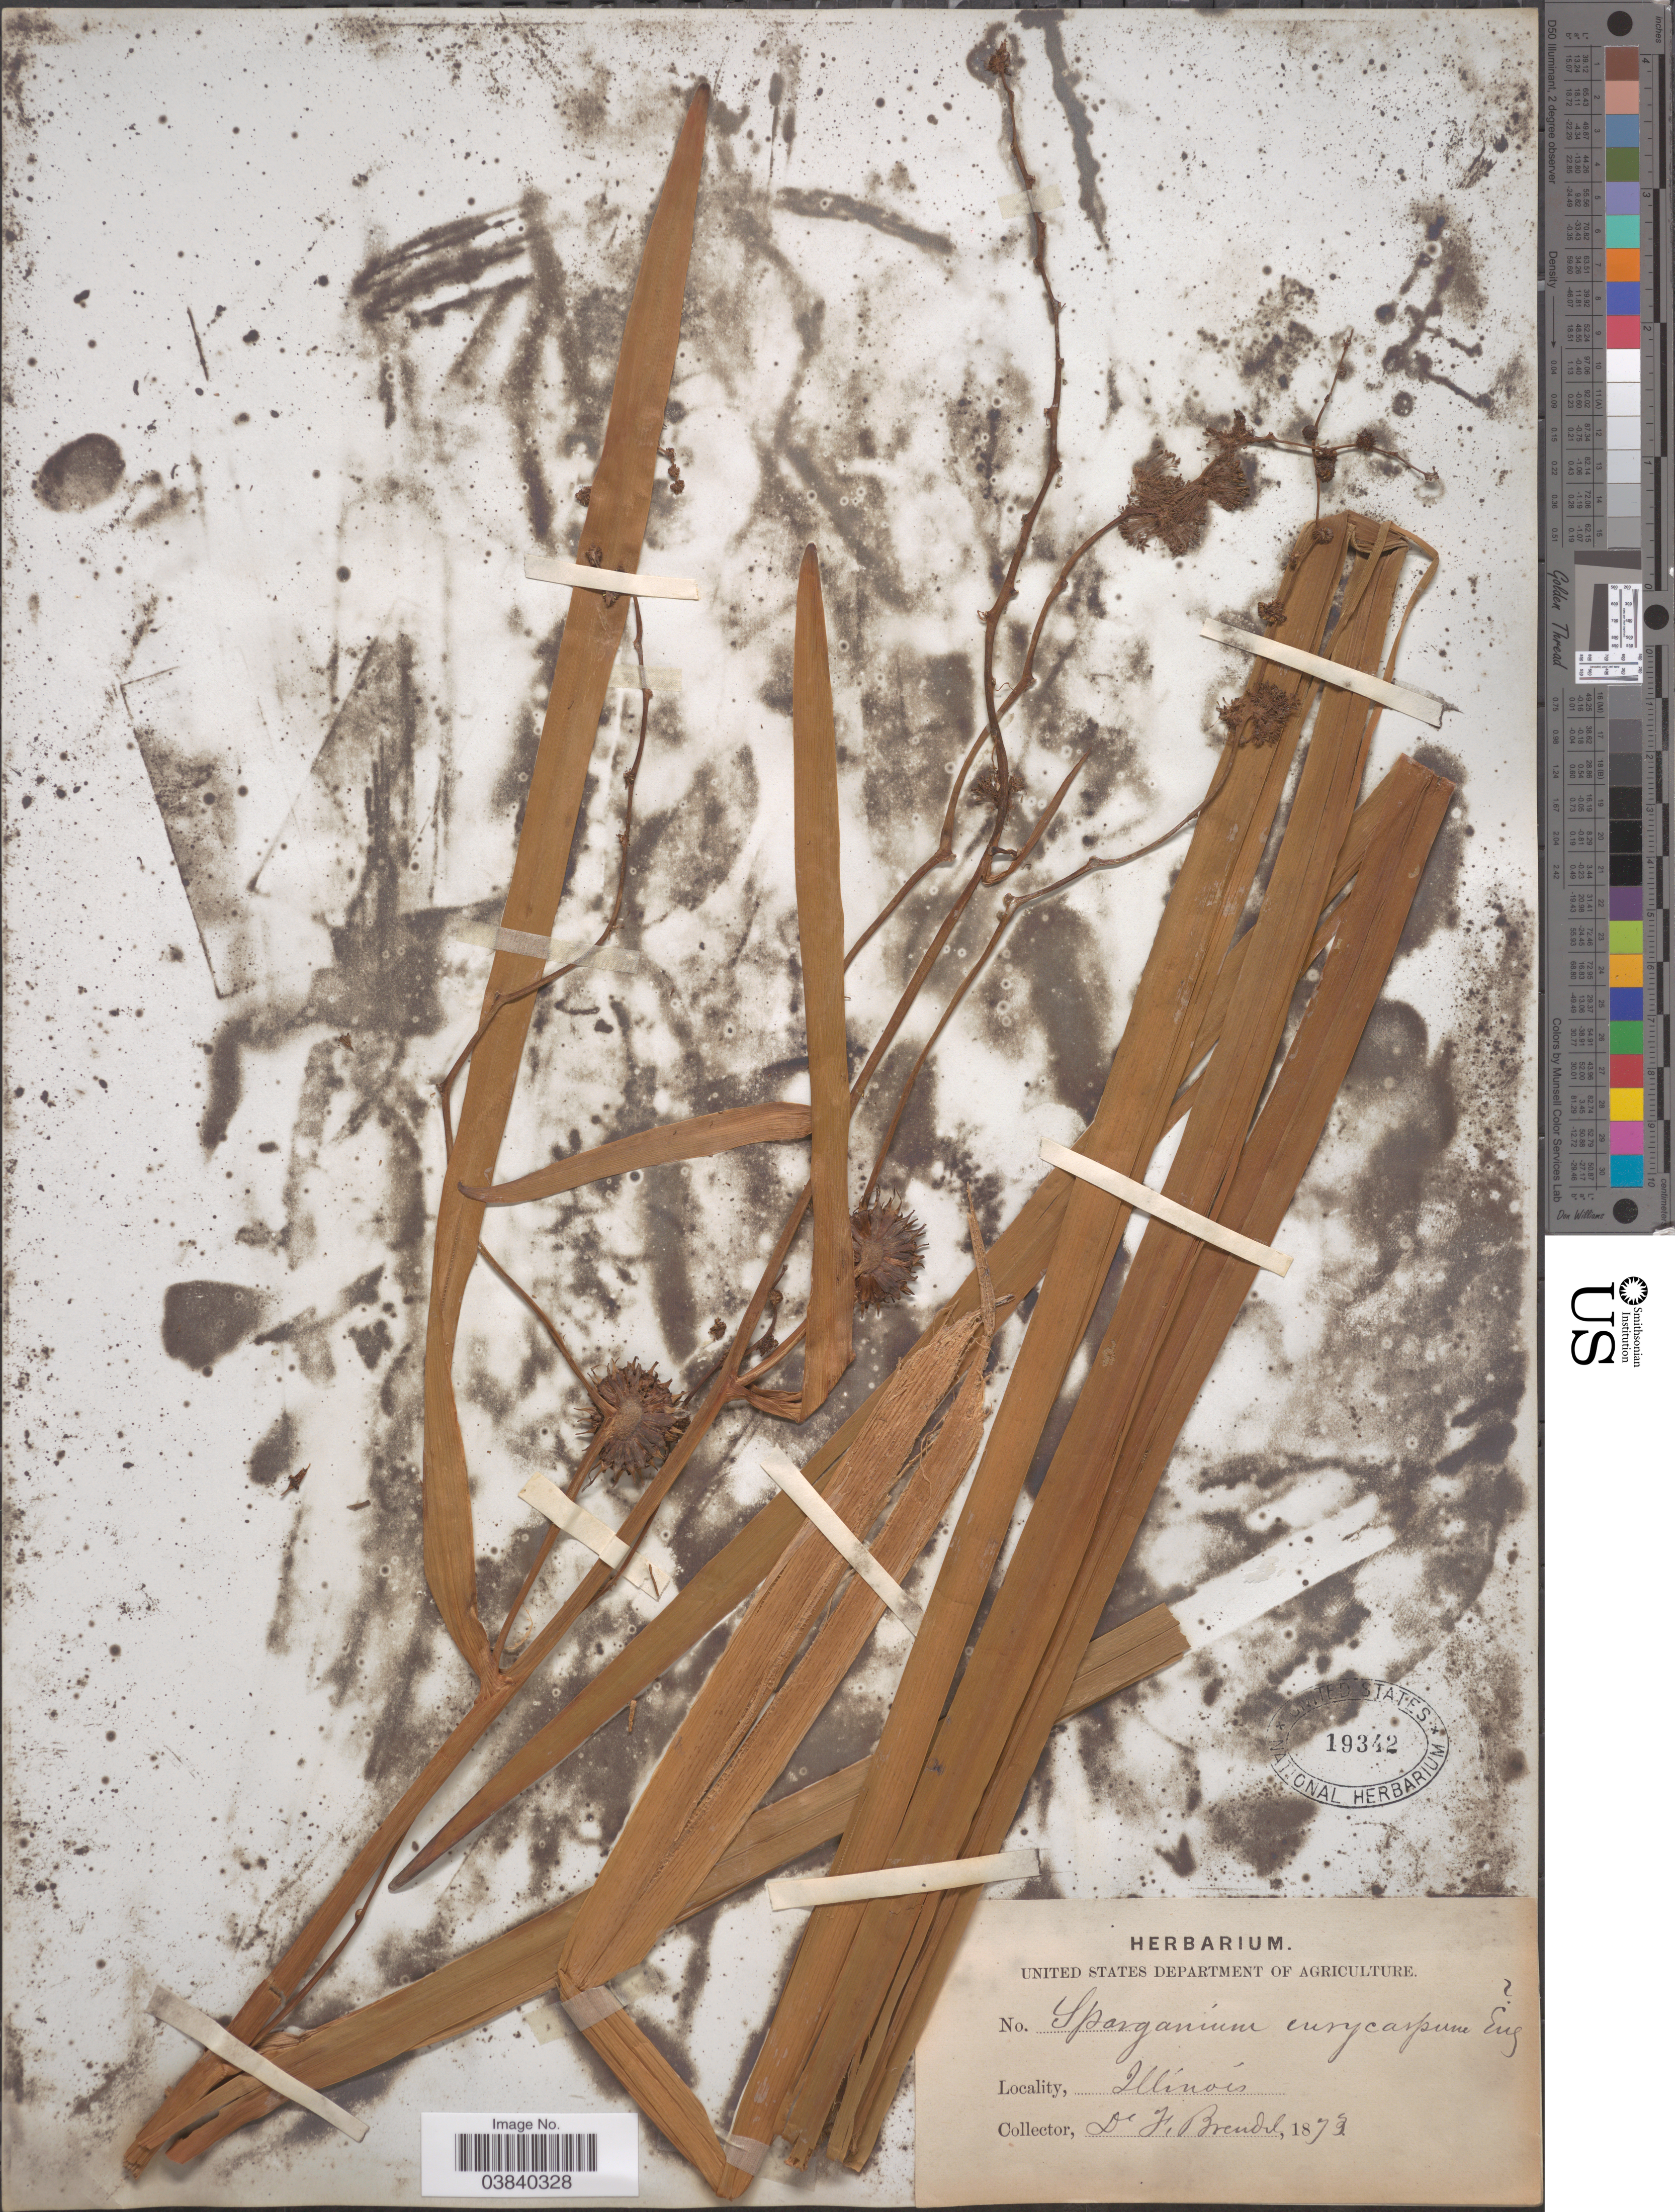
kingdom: Plantae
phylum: Tracheophyta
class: Liliopsida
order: Poales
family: Typhaceae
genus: Sparganium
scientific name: Sparganium eurycarpum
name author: Engelm.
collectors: F. Brendel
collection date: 1873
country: United States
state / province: Illinois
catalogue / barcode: US 19342